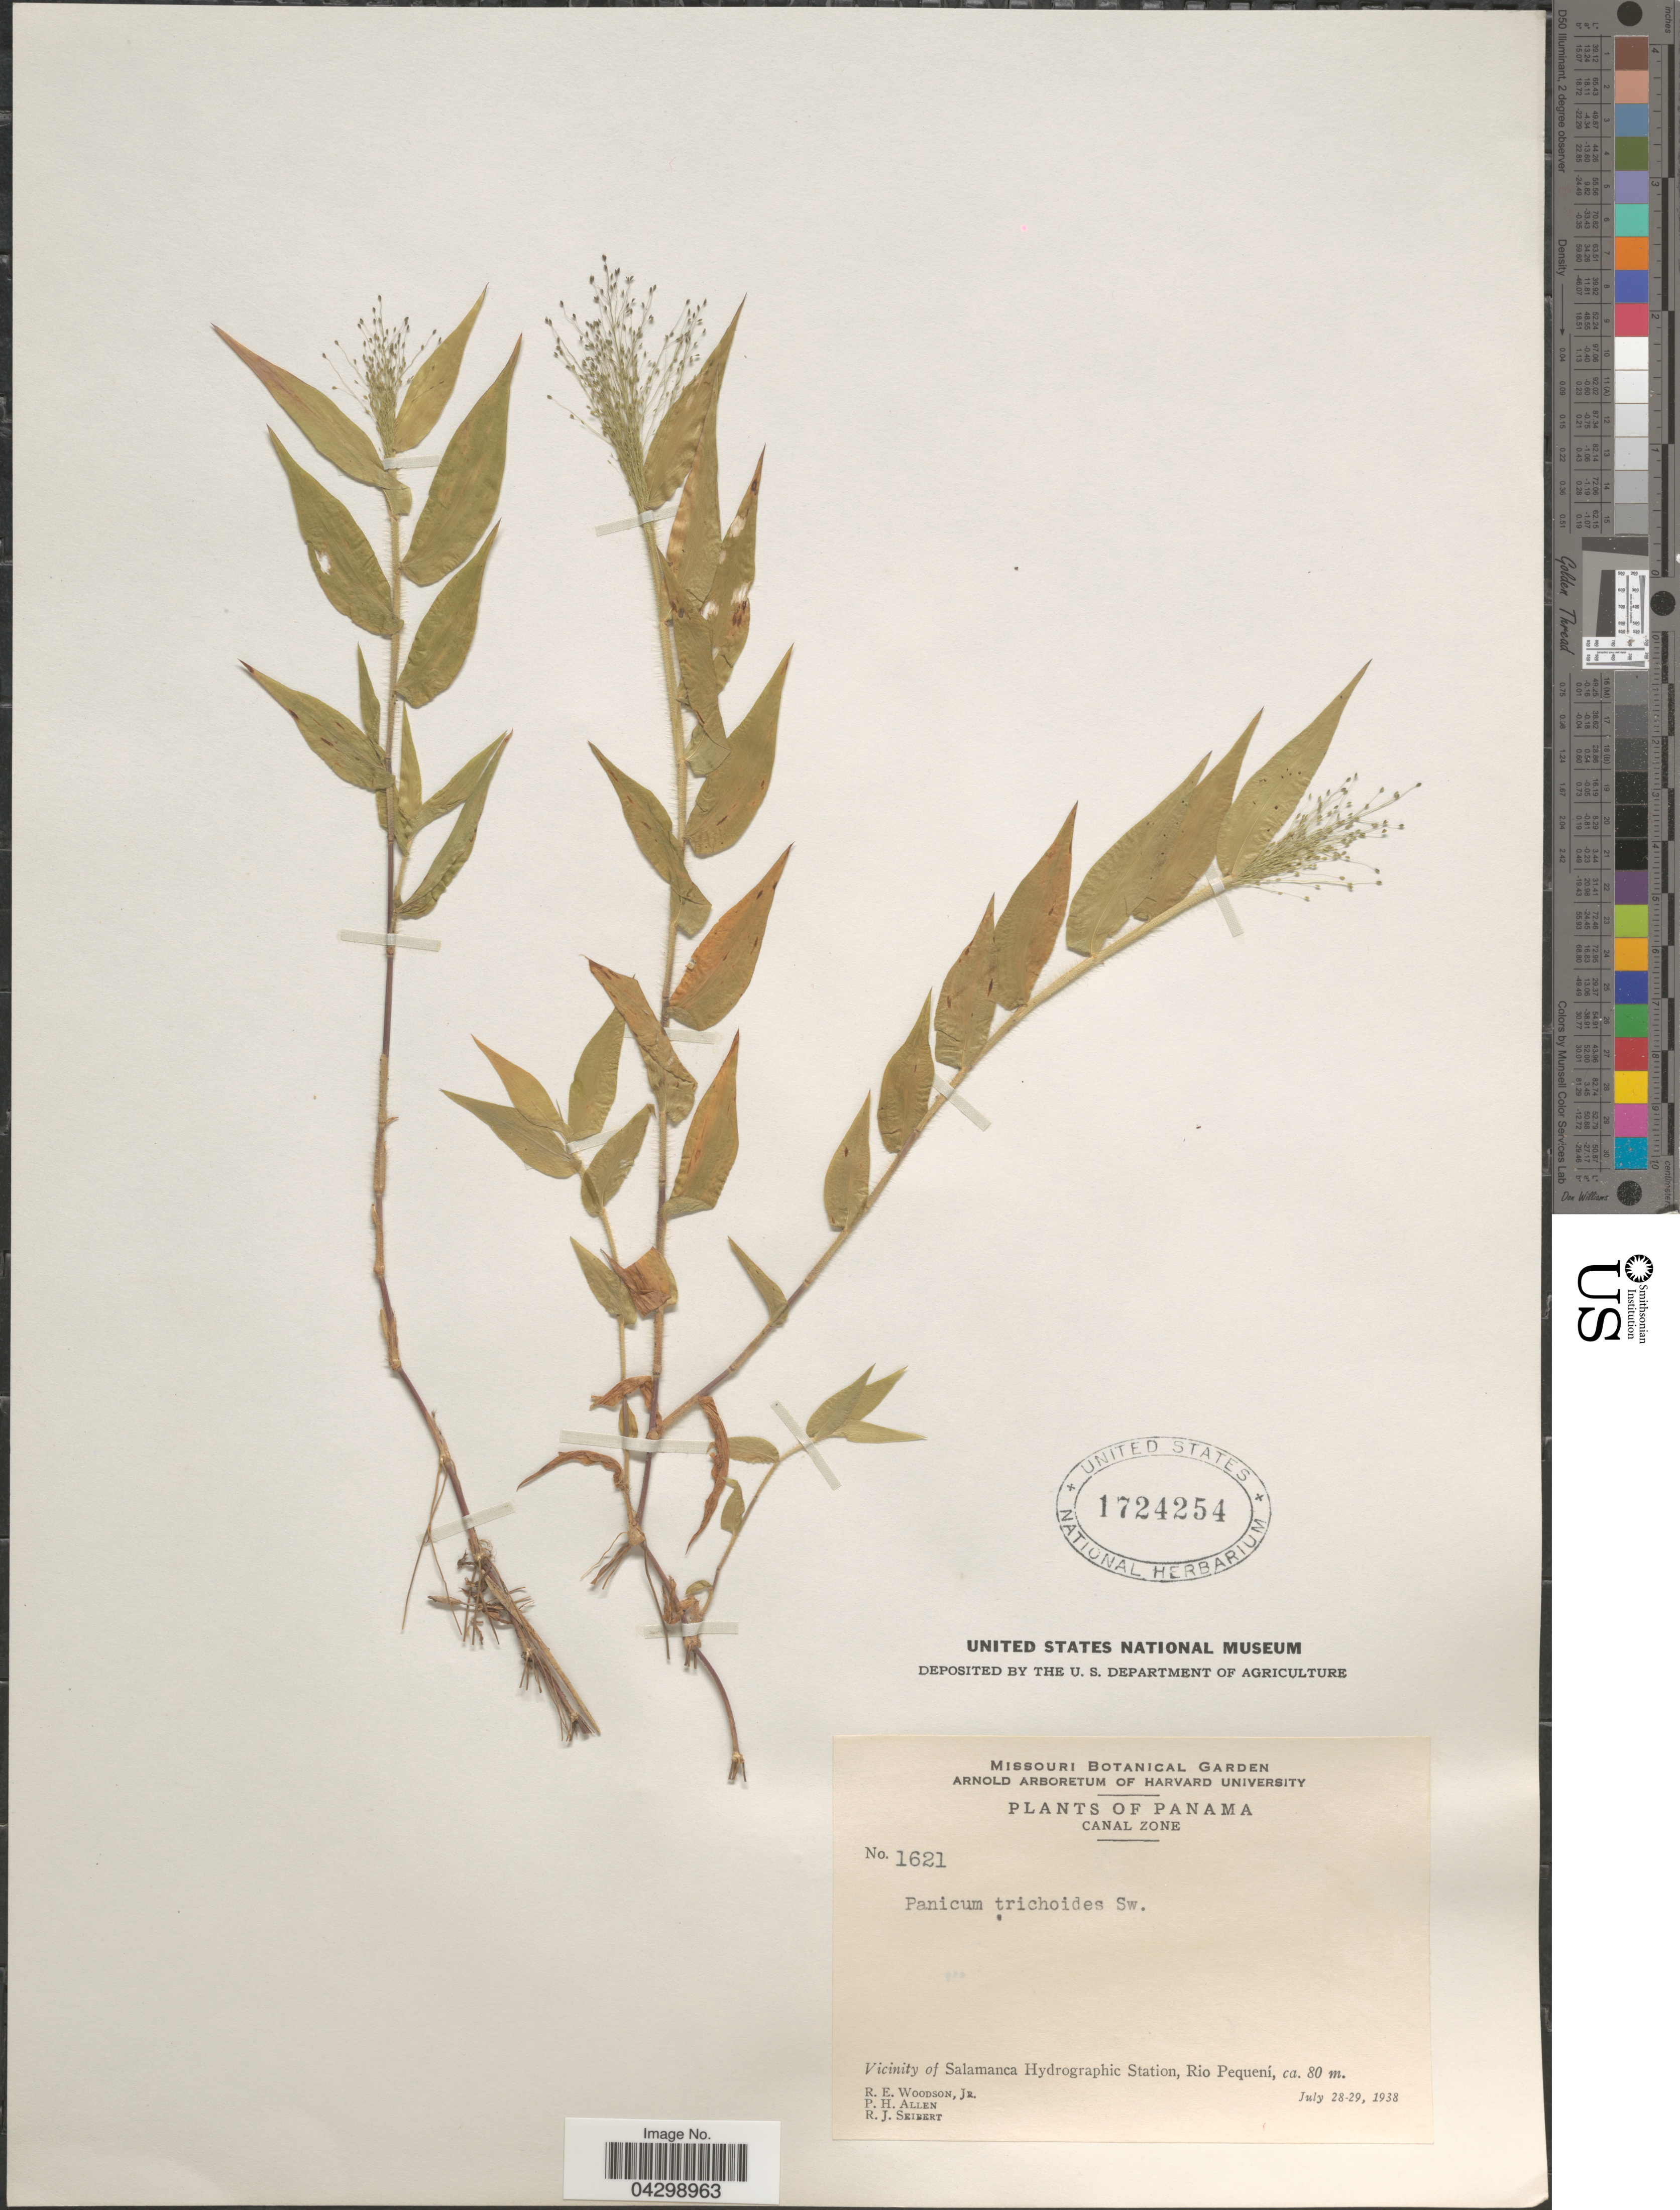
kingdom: Plantae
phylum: Tracheophyta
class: Liliopsida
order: Poales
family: Poaceae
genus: Panicum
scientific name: Panicum trichoides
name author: Sw.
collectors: R. E. Woodson, P. H. Allen & R. J. Seibert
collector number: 1621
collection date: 1938-07-28/1938-07-29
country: Panama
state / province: Colón / Panamá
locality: Canal Zone. Vicinity of Salamanca Hydrographic Station, Rio Pequení.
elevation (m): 80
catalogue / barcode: US 1724254